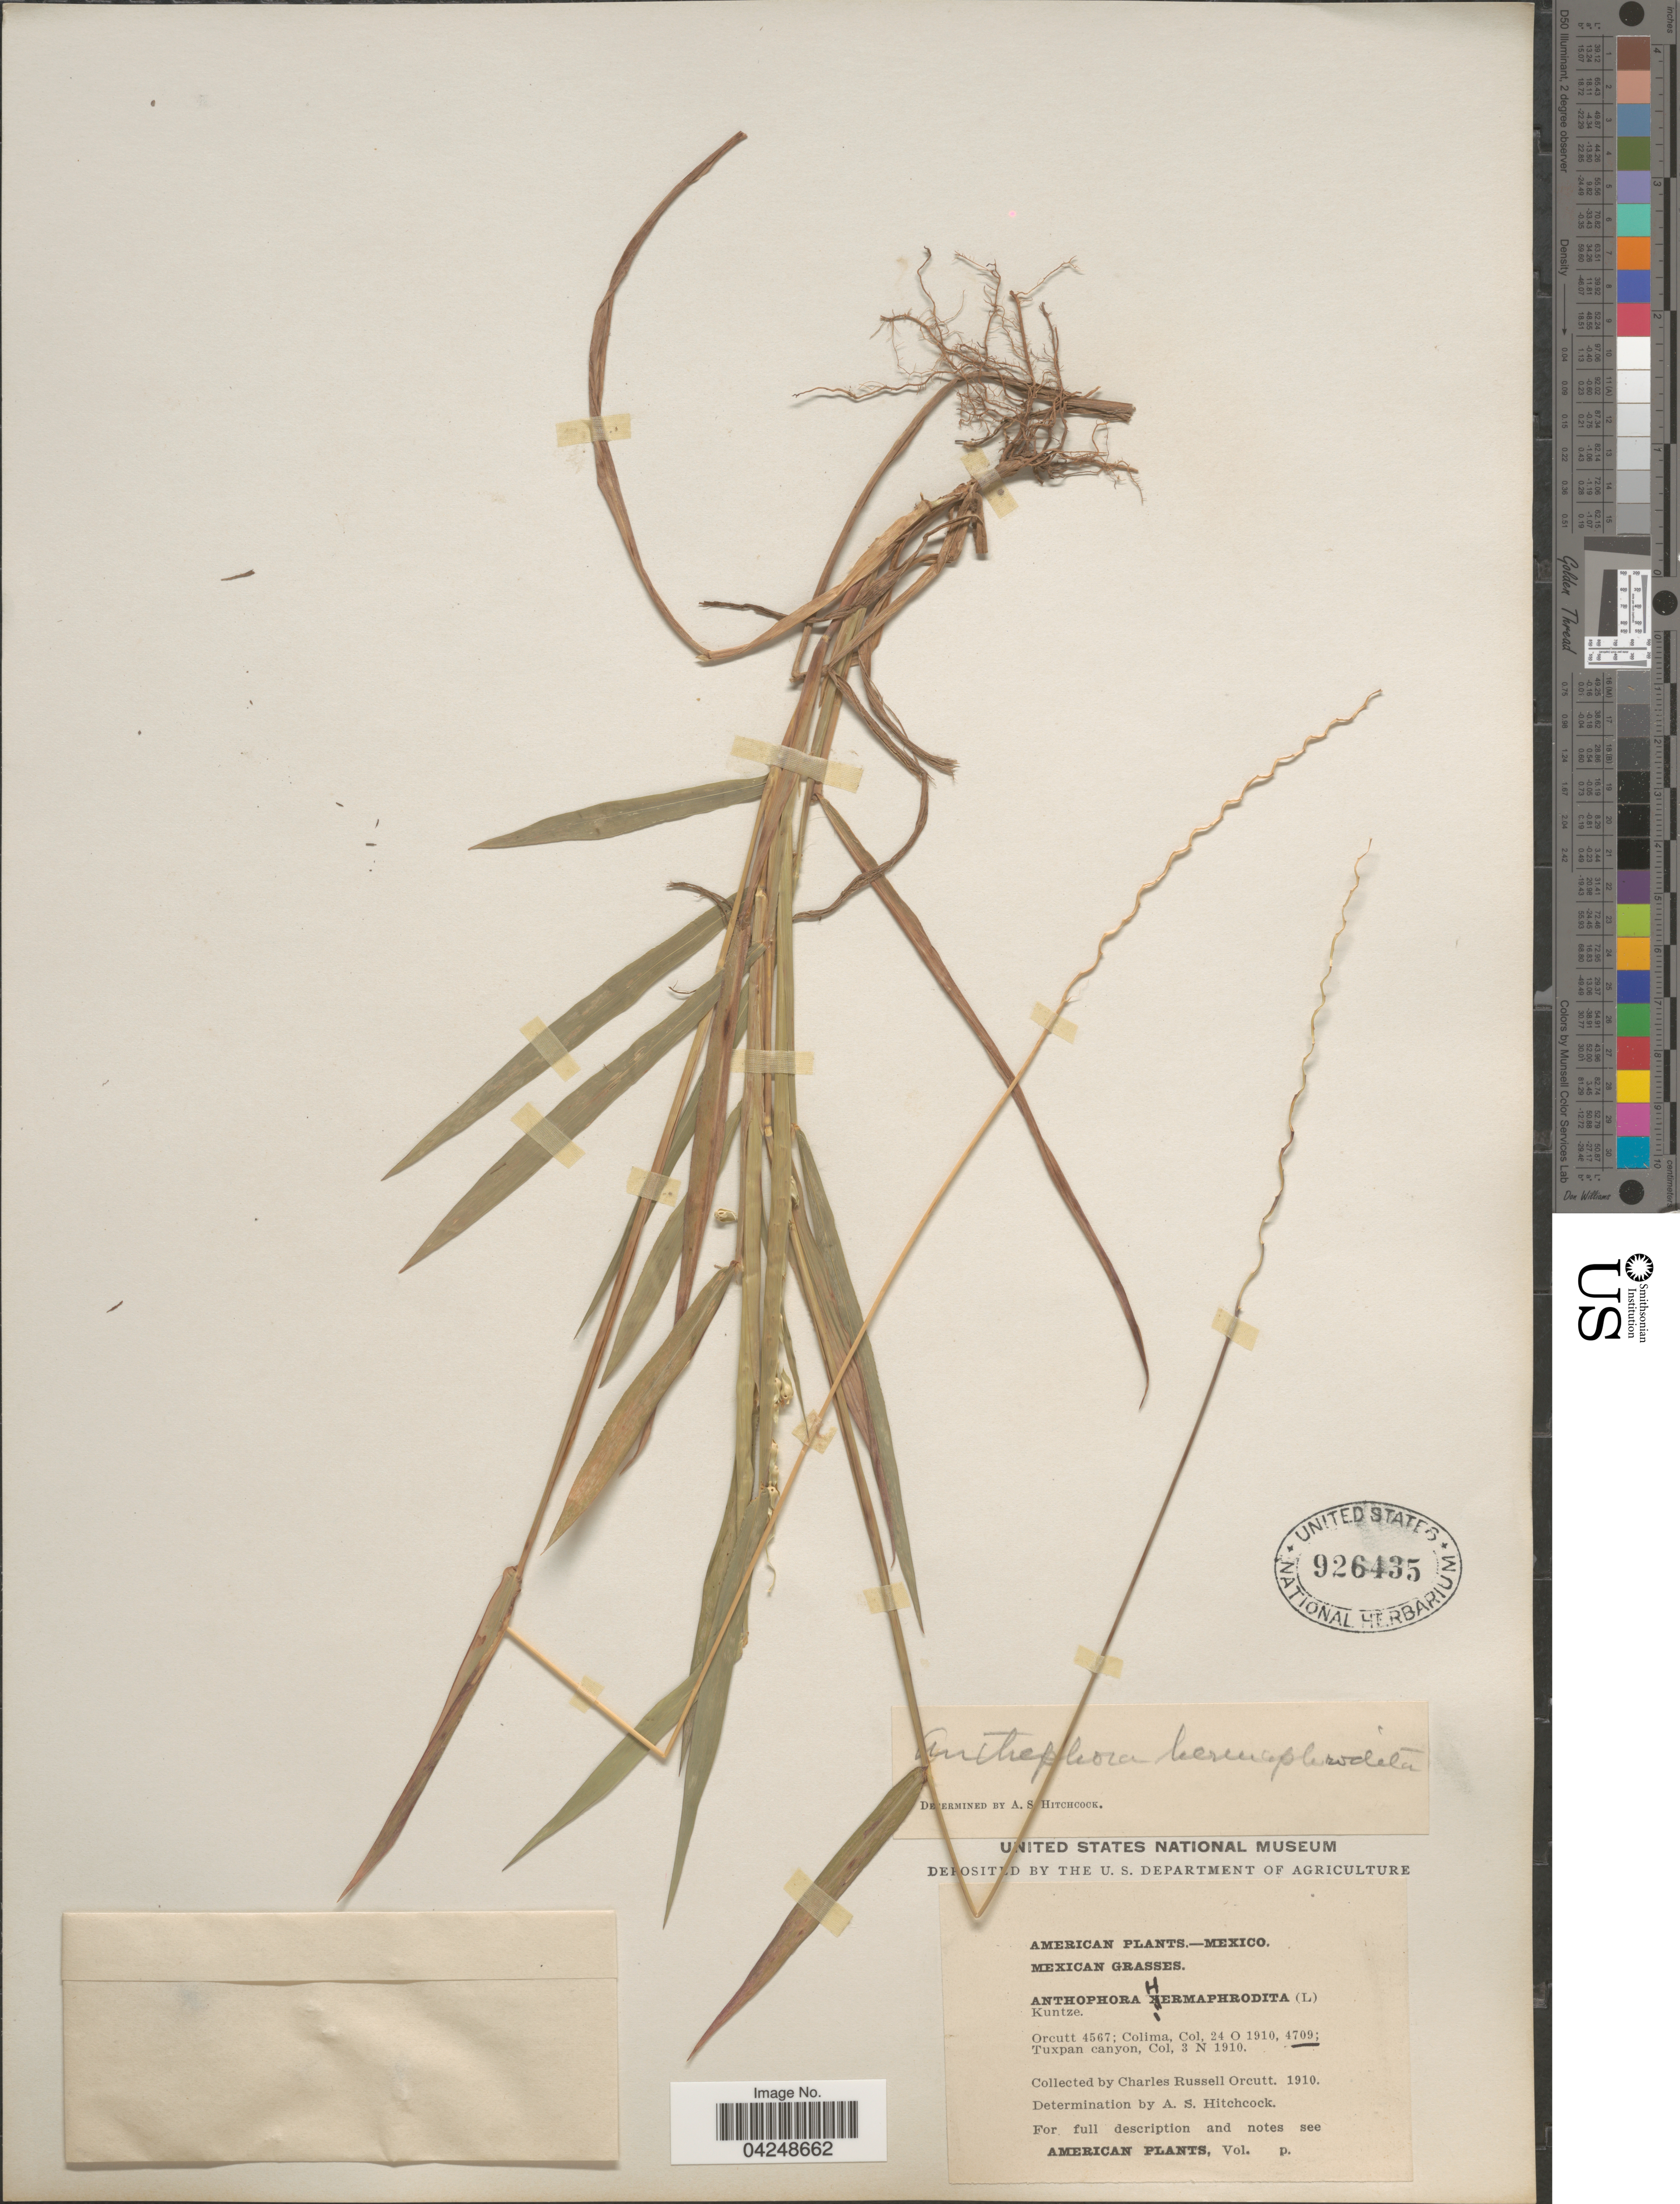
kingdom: Plantae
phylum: Tracheophyta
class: Liliopsida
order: Poales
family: Poaceae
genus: Anthephora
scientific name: Anthephora hermaphrodita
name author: (L.) Kuntze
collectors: C. R. Orcutt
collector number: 4709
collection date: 1910-11-03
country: Mexico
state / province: Colima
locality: Tuxpan canyon.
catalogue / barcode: US 926435